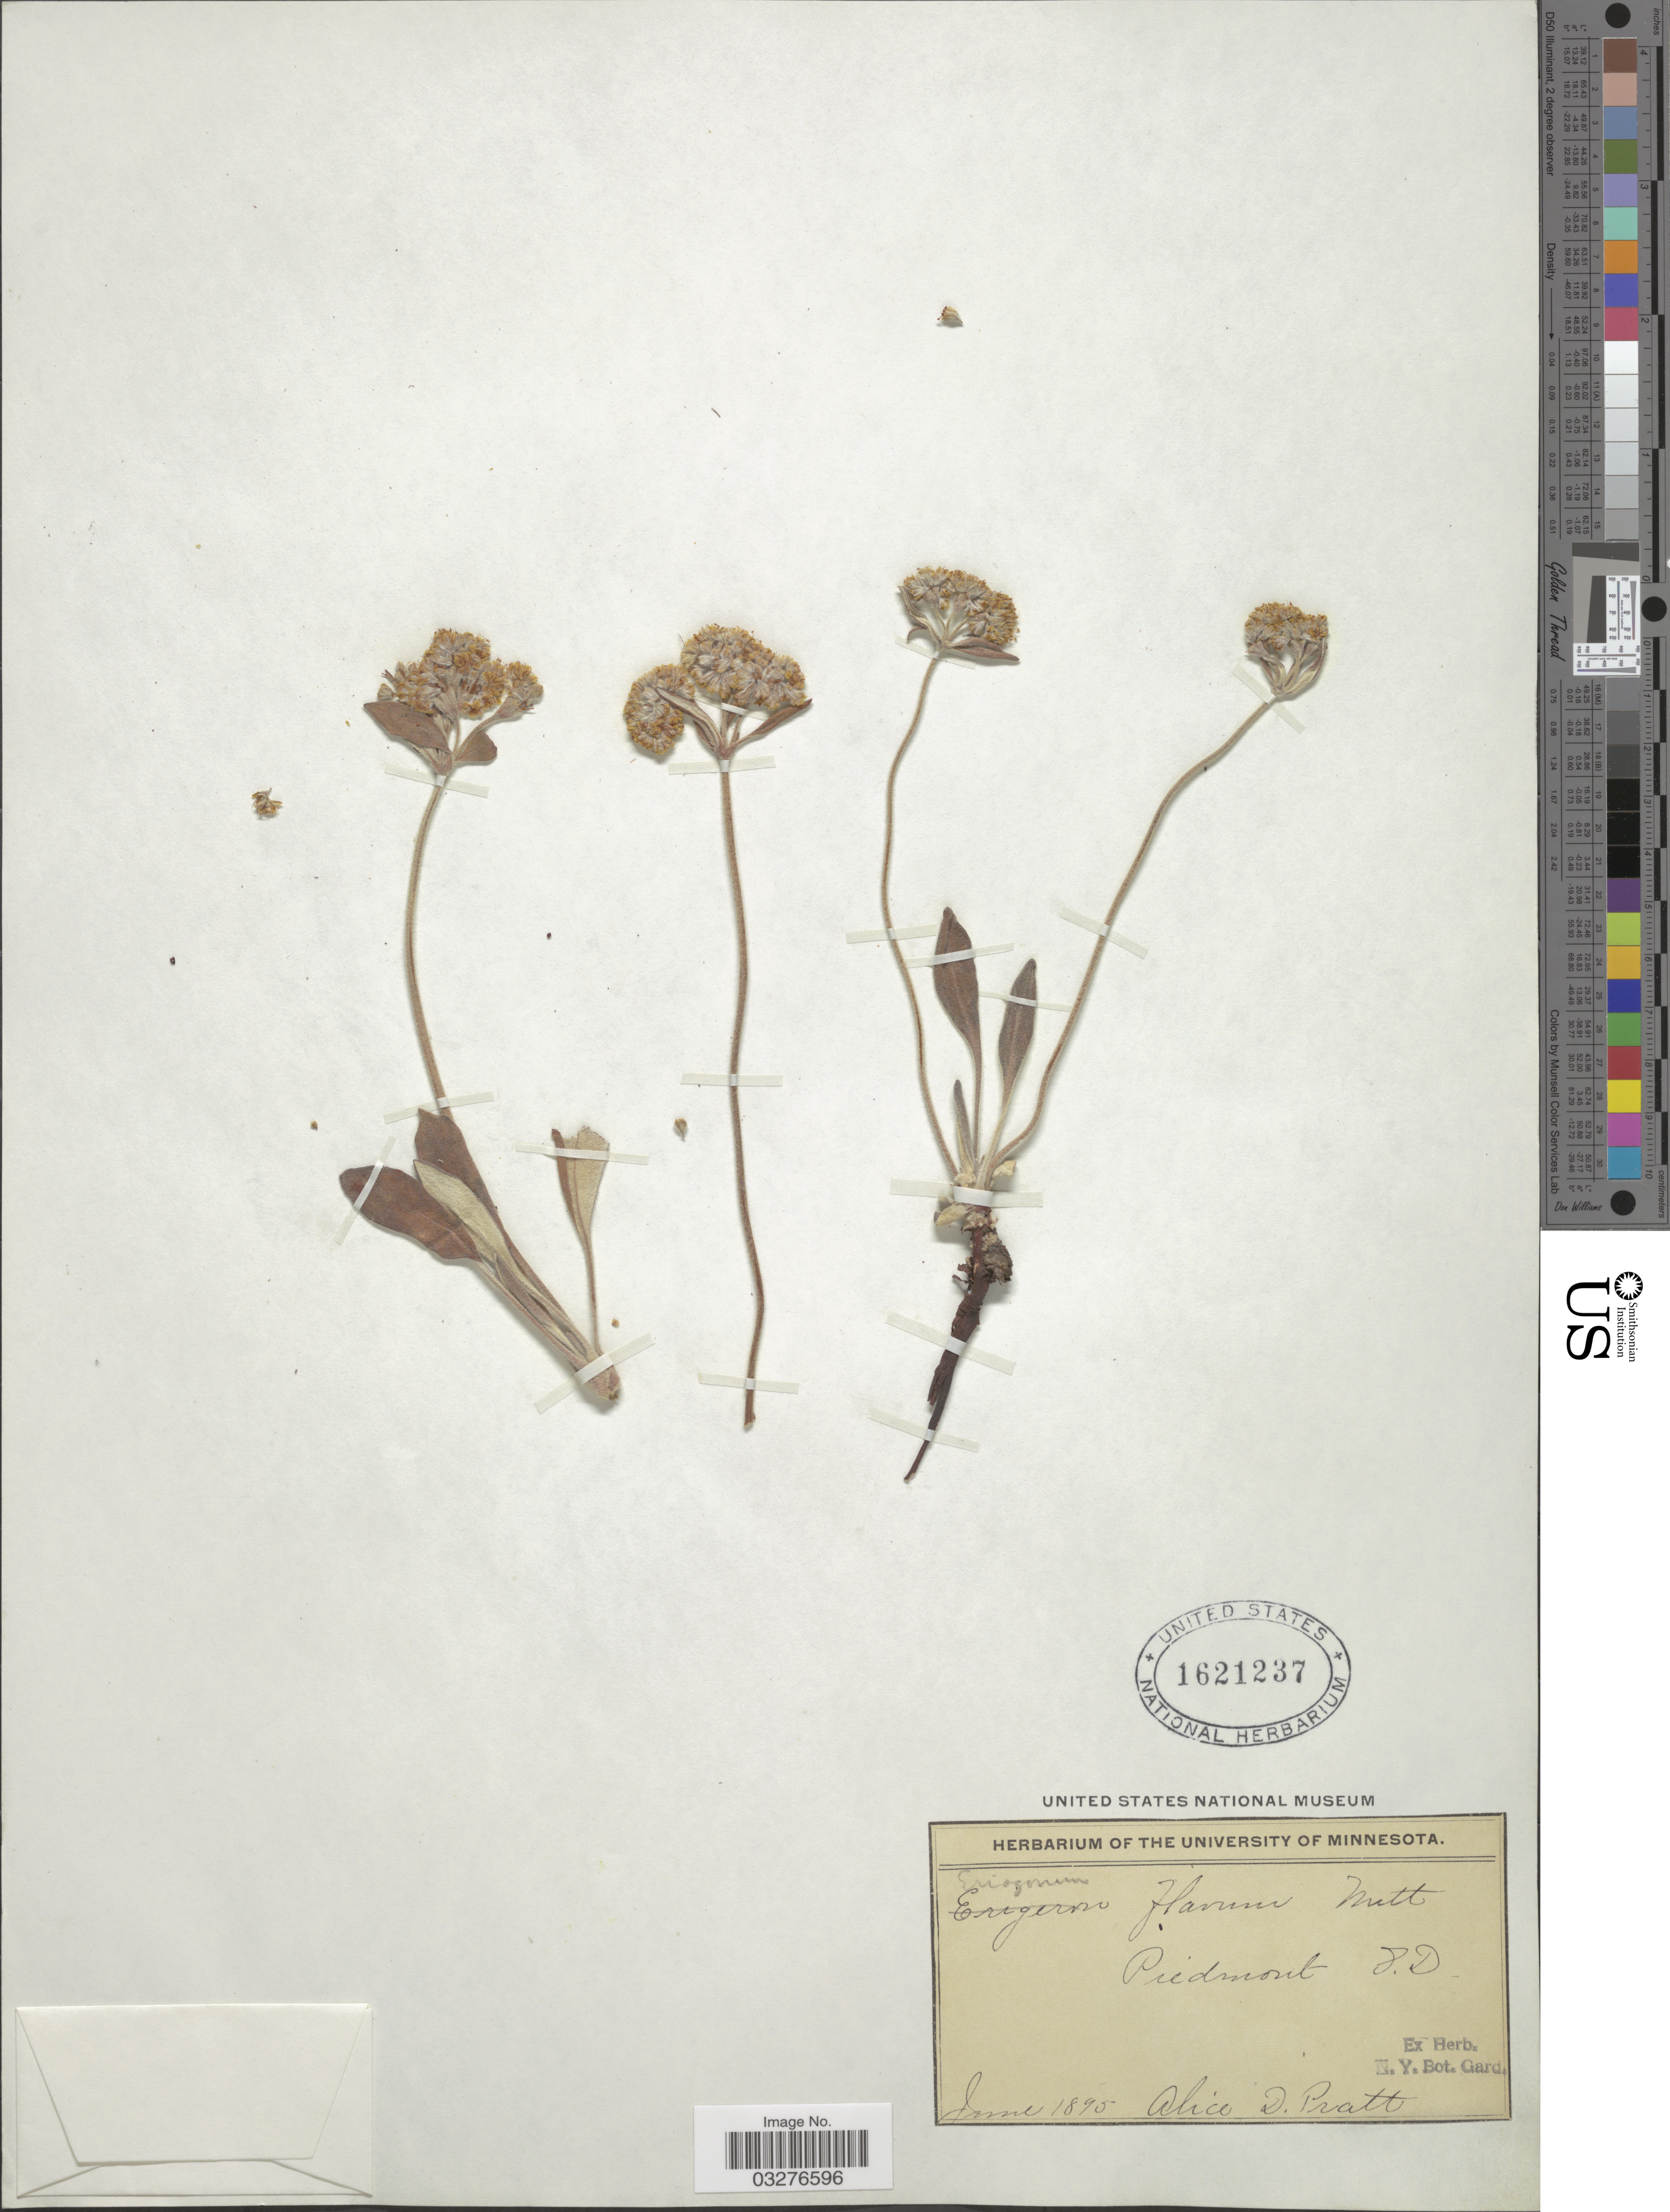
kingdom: Plantae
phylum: Tracheophyta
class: Magnoliopsida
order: Caryophyllales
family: Polygonaceae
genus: Eriogonum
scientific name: Eriogonum flavum var. flavum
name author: Nutt. ex Benth.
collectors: A. Pratt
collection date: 1895-06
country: United States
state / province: South Dakota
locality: Piedmont.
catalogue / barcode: US 1621237